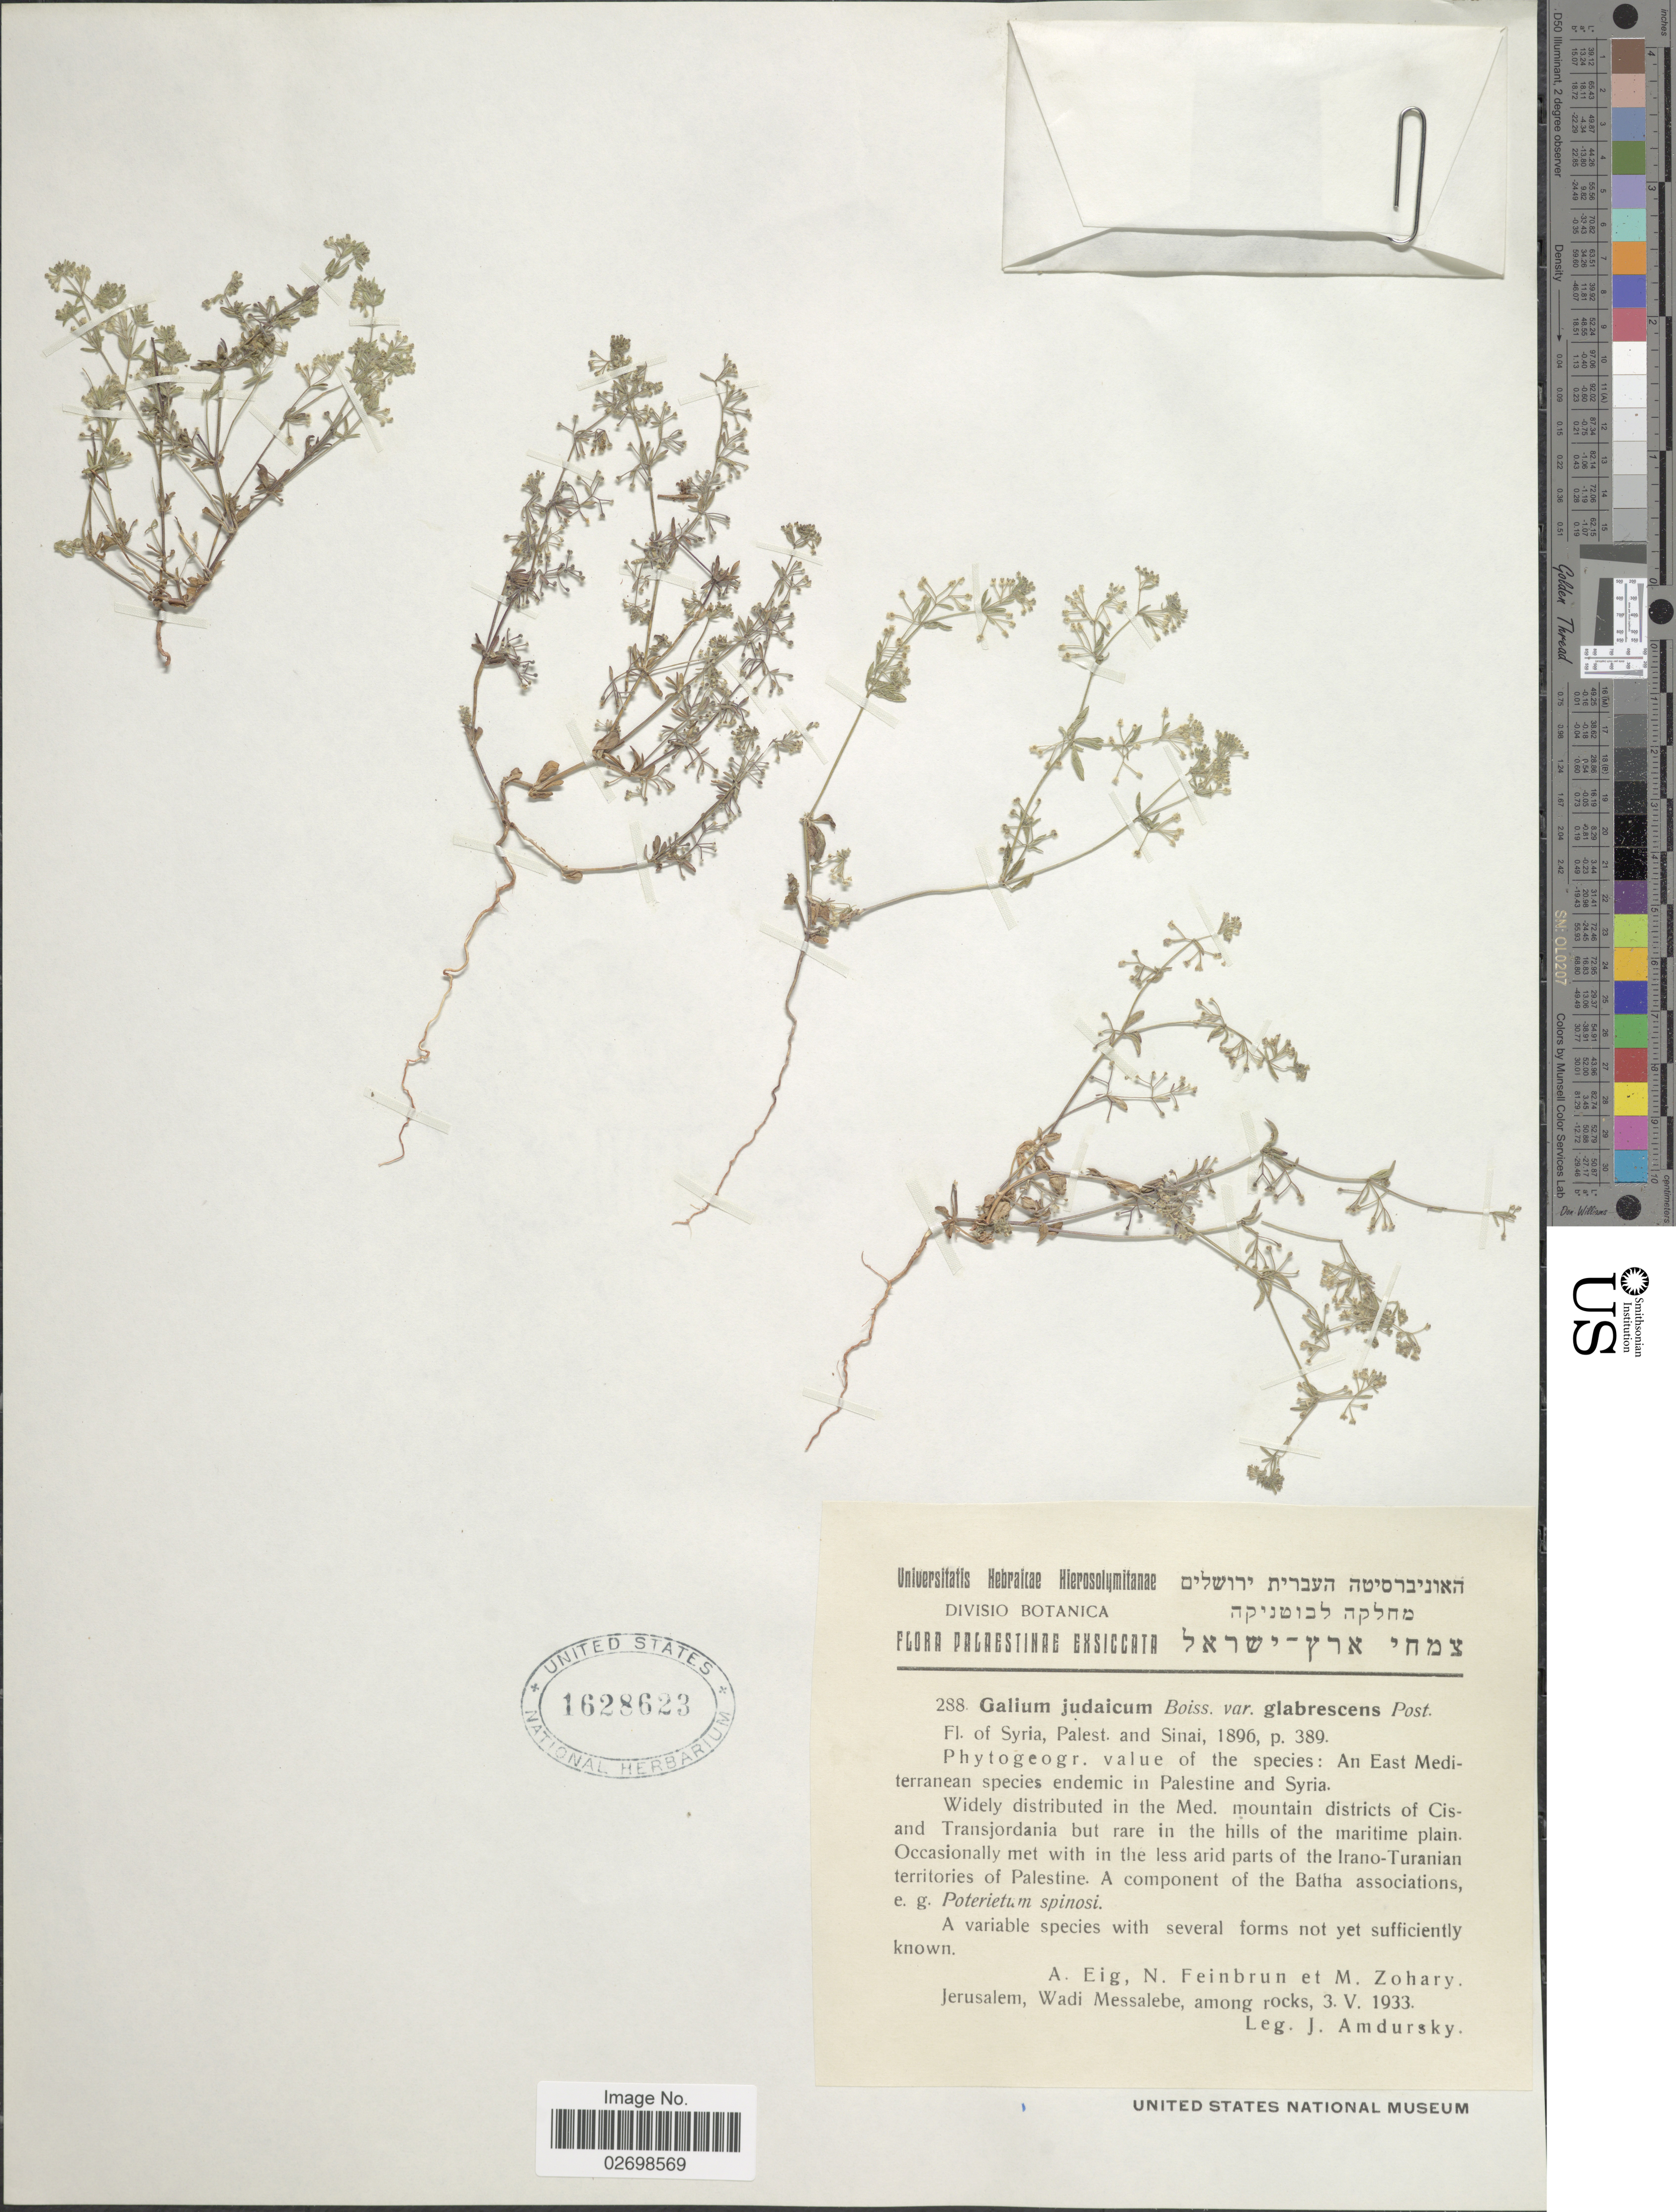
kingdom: Plantae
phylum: Tracheophyta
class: Magnoliopsida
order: Gentianales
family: Rubiaceae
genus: Galium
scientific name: Galium judaicum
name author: Boiss.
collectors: I. Amdursky, A. Eig, N. Feinbrun & M. Zohary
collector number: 288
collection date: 1933-05-03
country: Israel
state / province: Jerusalem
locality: Palaestinae, Wadi Messalebe, among rocks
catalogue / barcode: US 1628623